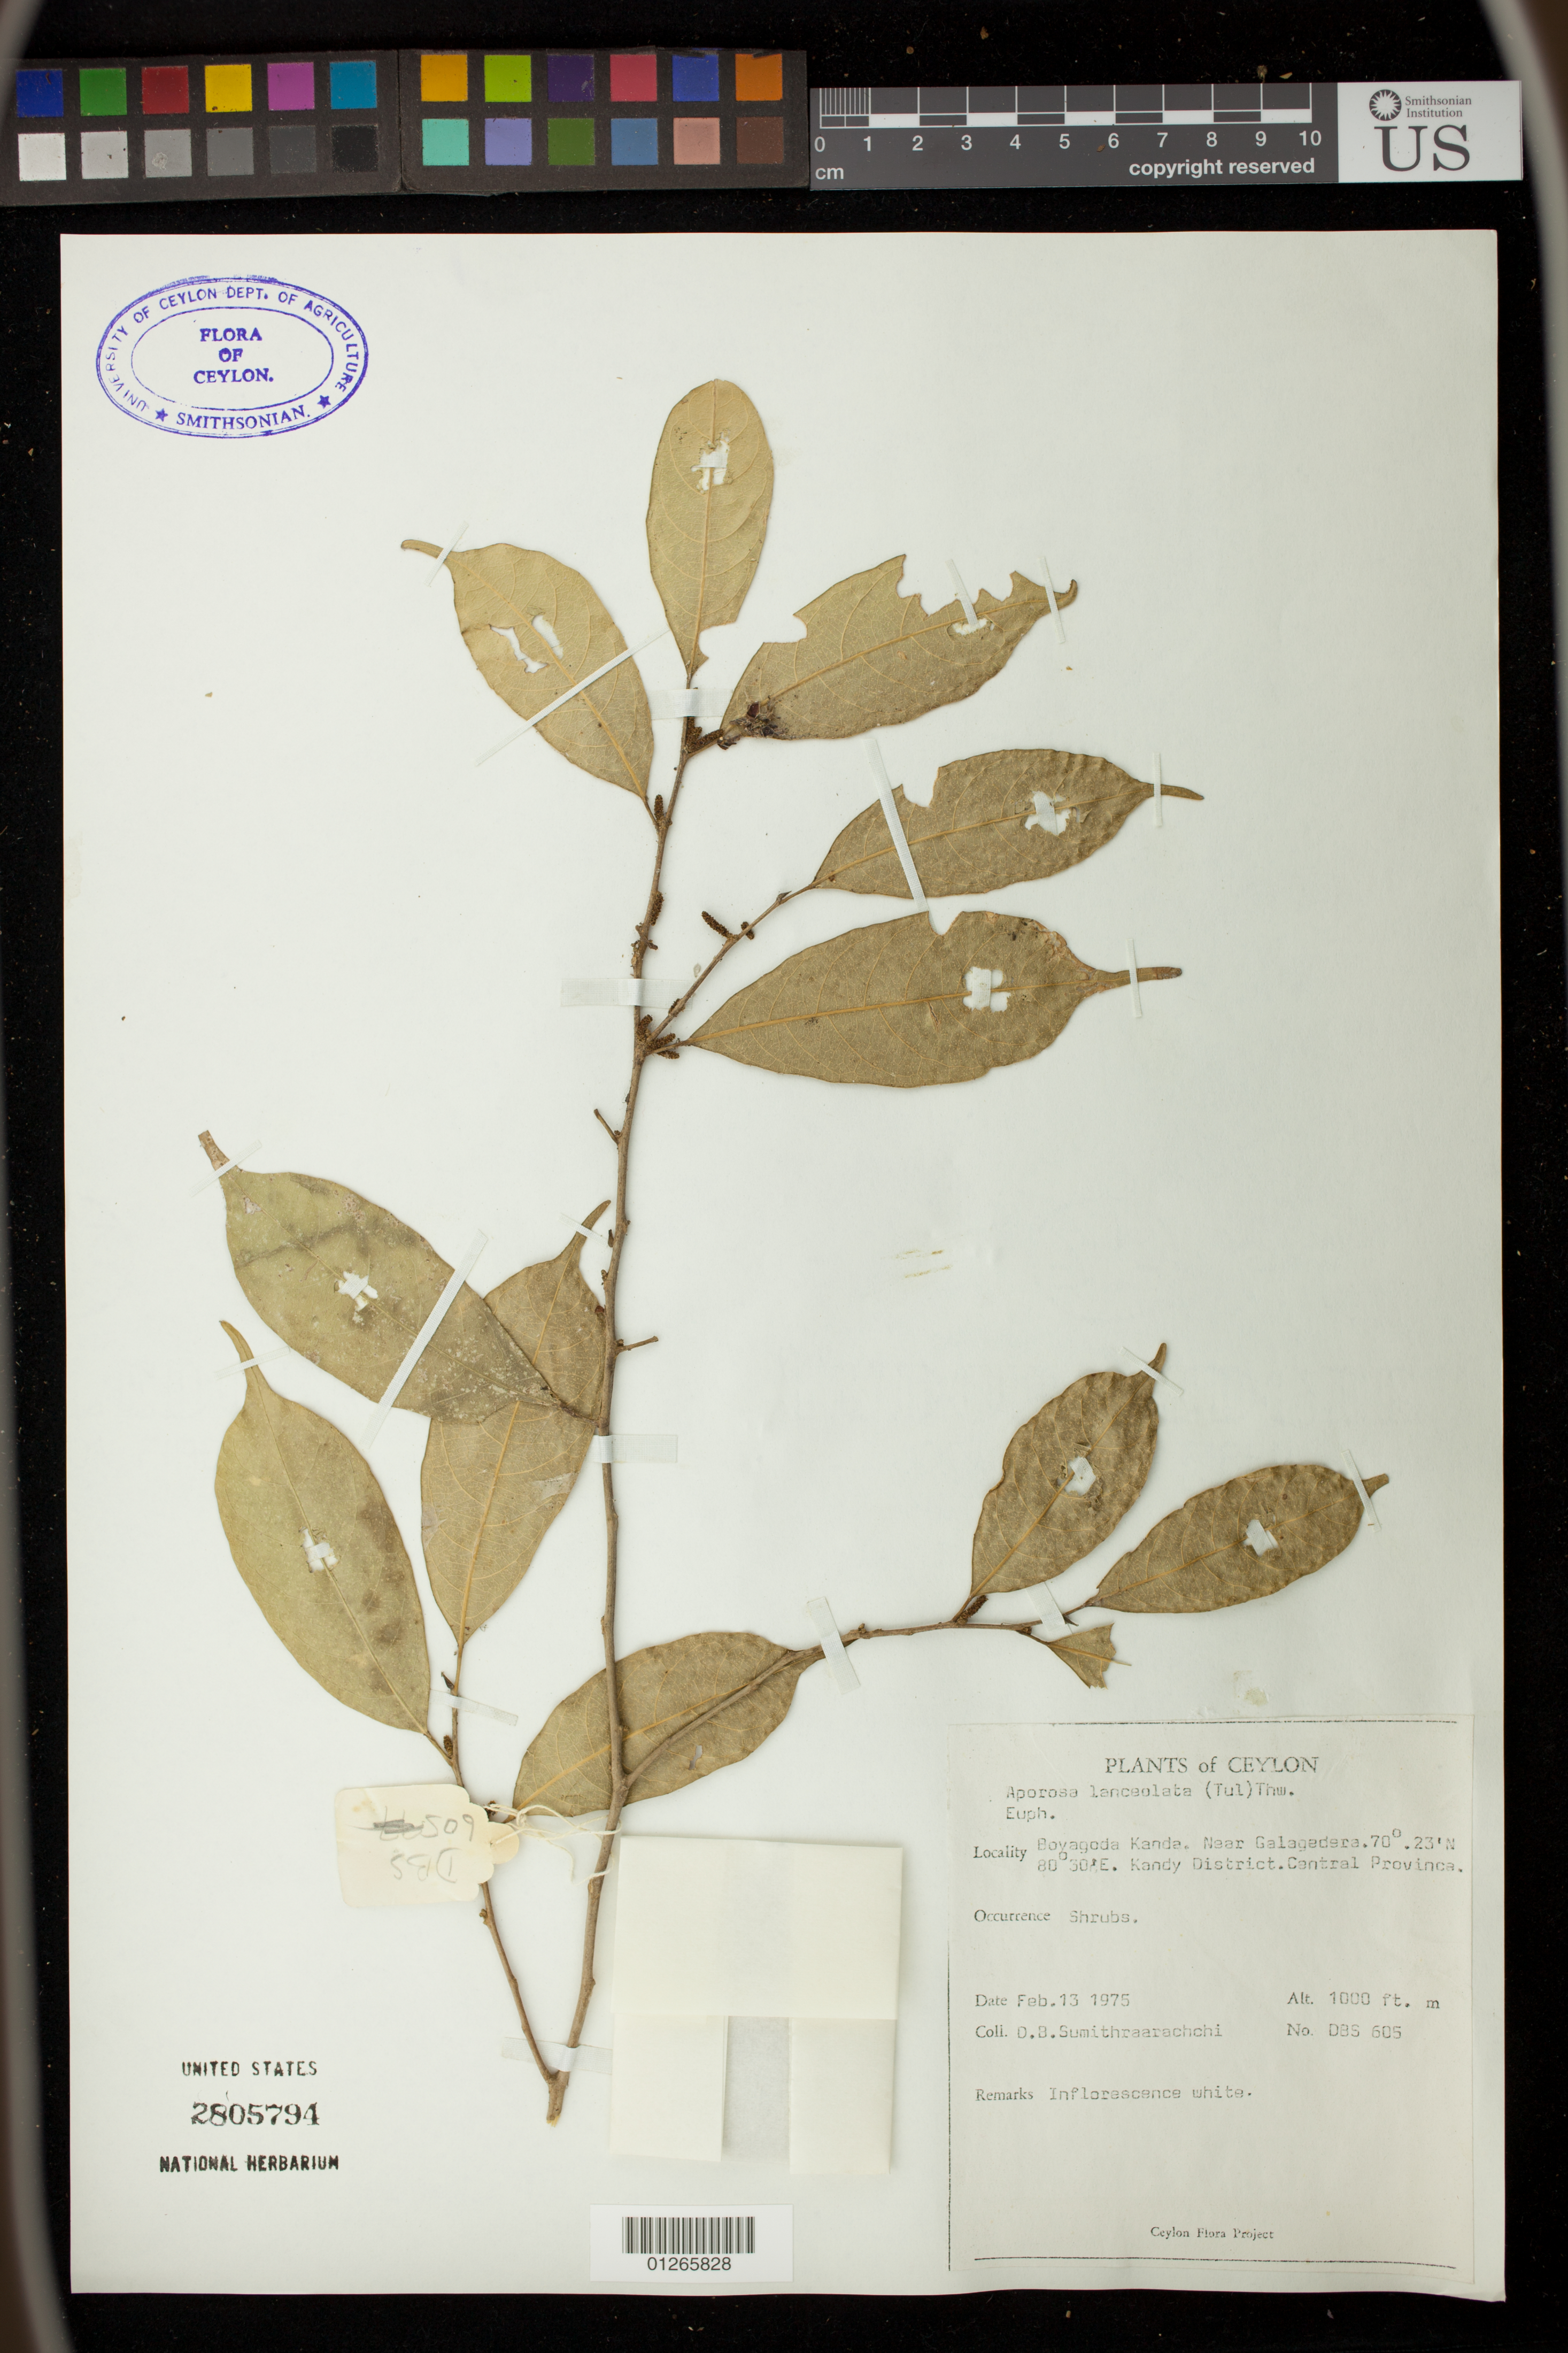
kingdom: Plantae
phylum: Tracheophyta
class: Magnoliopsida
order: Malpighiales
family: Phyllanthaceae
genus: Aporosa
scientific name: Aporosa lanceolata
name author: Müll. Arg.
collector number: DBS 605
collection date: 1975-02-13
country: Sri Lanka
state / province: Central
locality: Boyagoda Kanda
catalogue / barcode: US 2805794